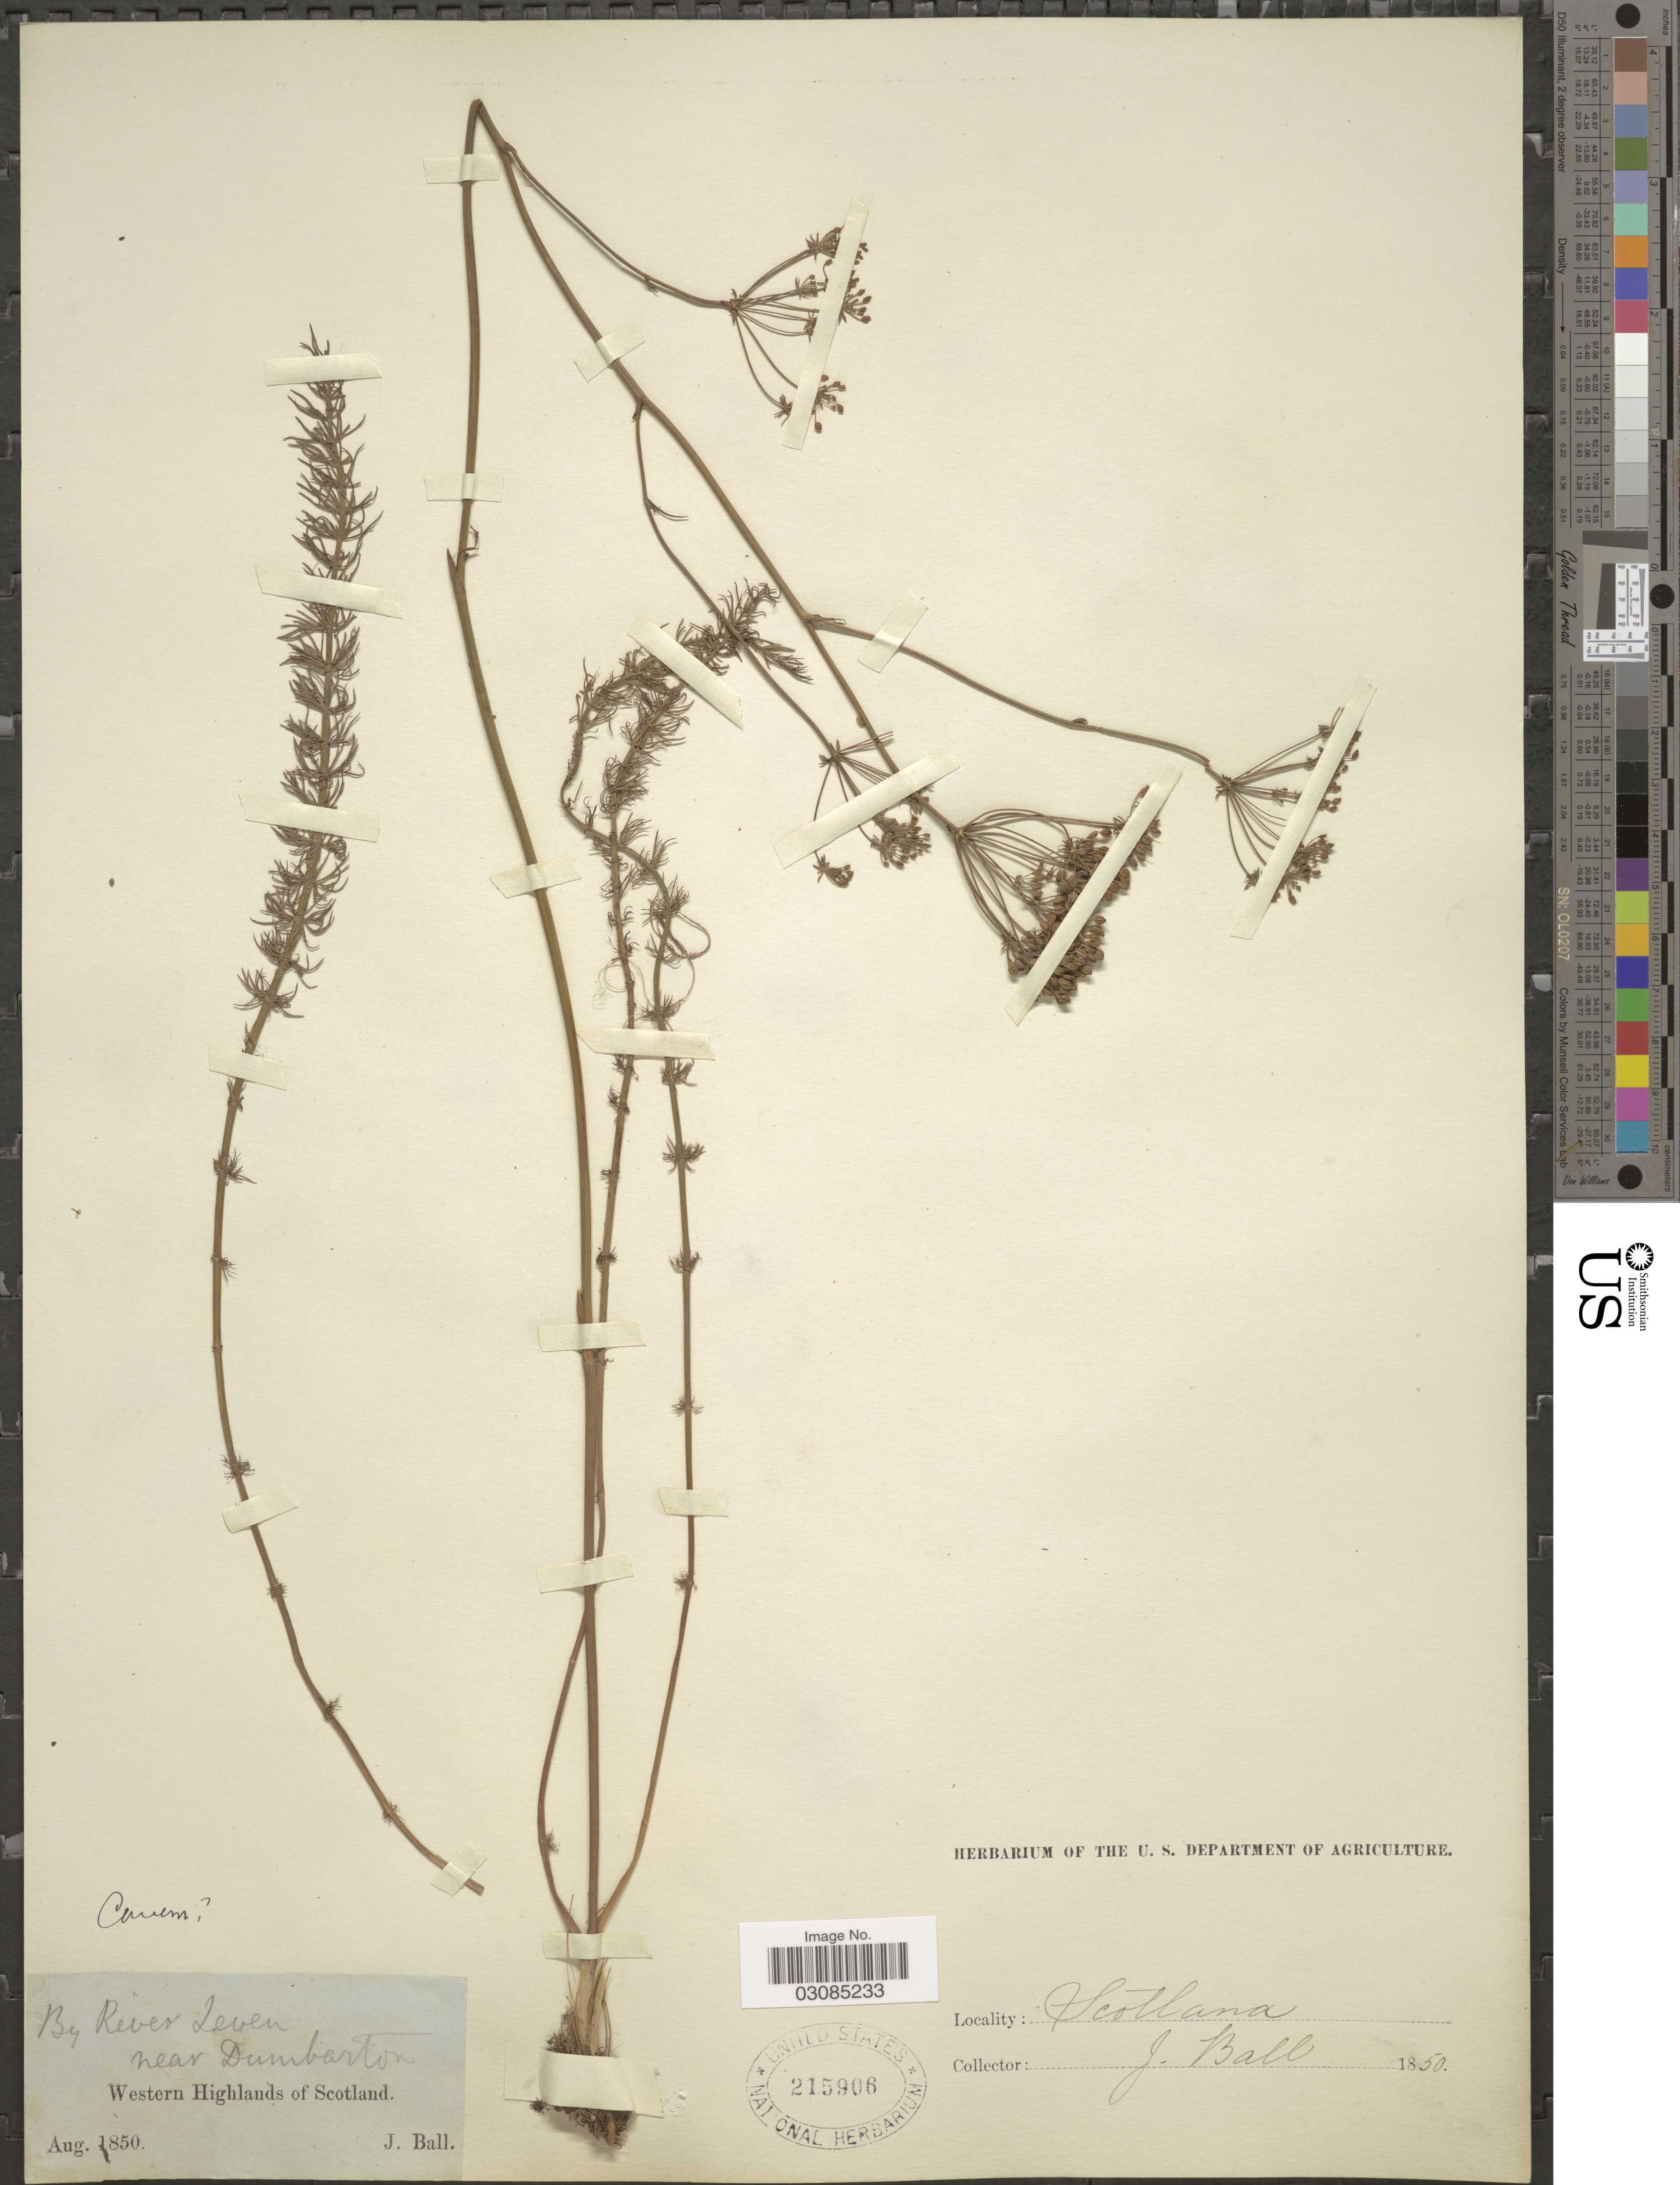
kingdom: Plantae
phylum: Tracheophyta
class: Magnoliopsida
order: Apiales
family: Apiaceae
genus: Carum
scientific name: Carum verticillatum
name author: (L.) W.D.J. Koch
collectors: J. Ball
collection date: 1850-08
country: United Kingdom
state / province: Scotland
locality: By River Leven near Dumbarton. Western Highlands of Scotland.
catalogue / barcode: US 215906